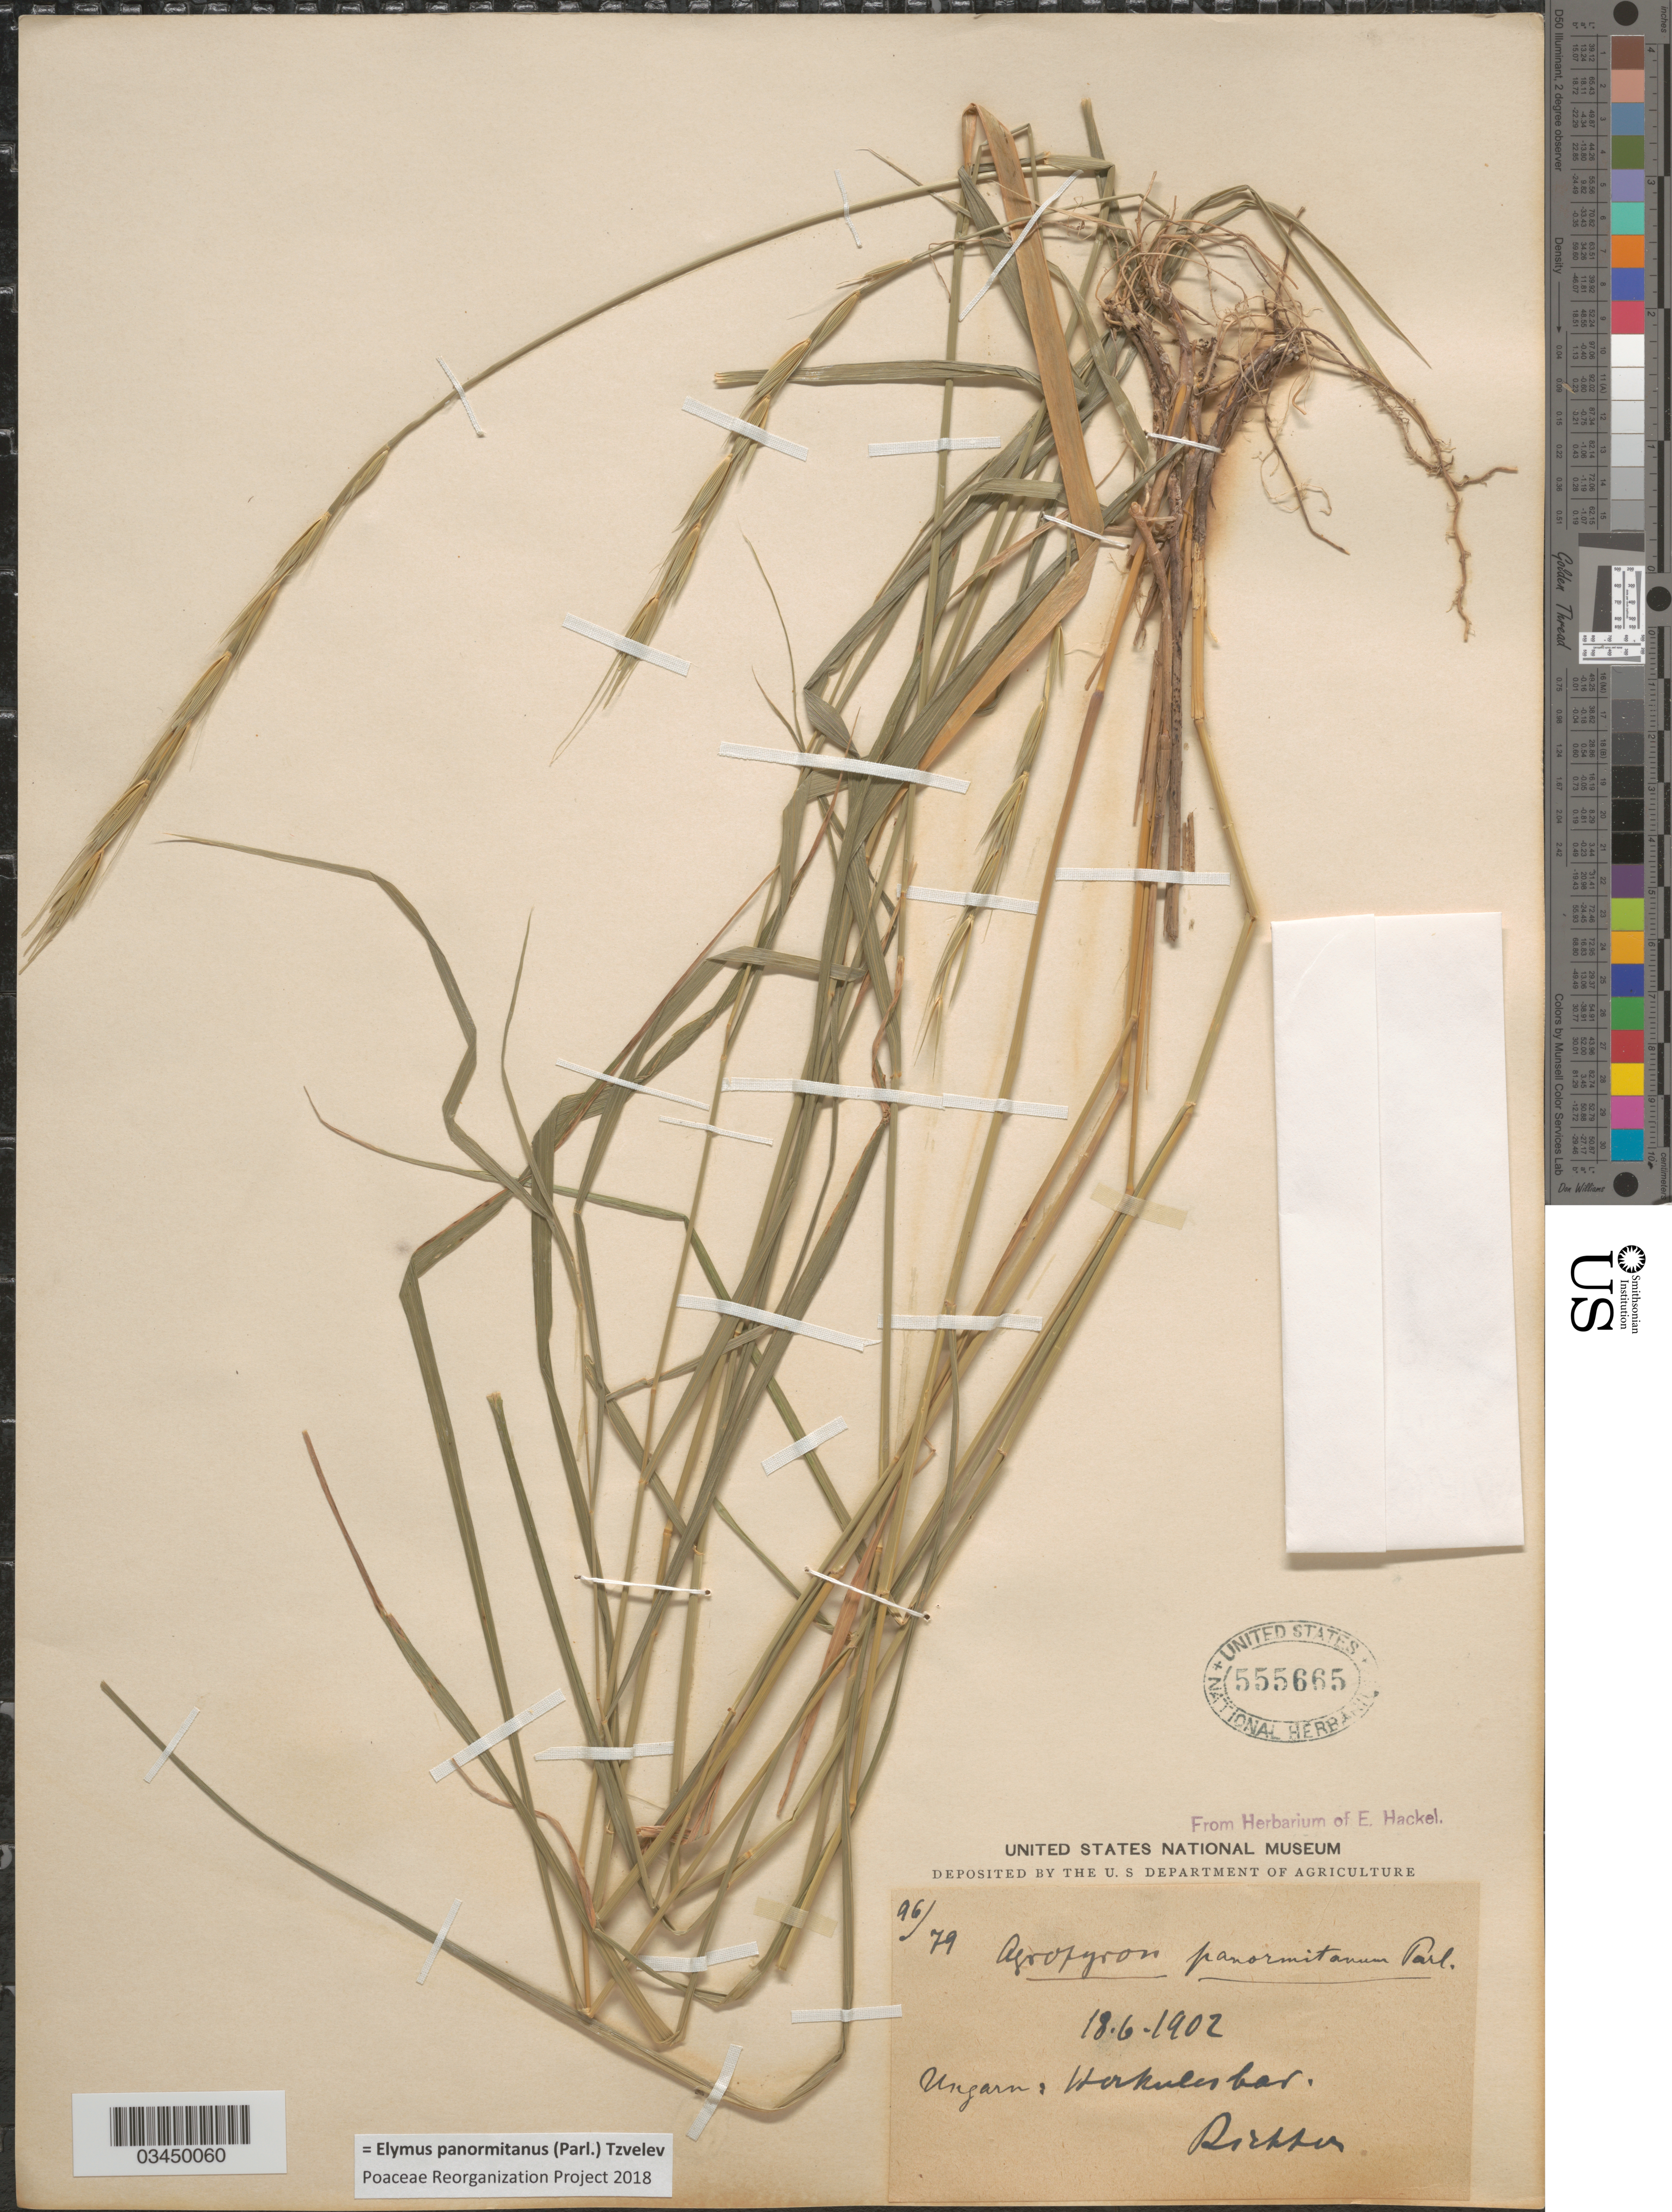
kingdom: Plantae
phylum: Tracheophyta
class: Liliopsida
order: Poales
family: Poaceae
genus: Elymus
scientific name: Elymus panormitanus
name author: (Parl.) Tzvelev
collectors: -- Richter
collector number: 96/79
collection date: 1902-06-18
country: Romania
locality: Ungarn: Herkulesbad.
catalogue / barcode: US 555665